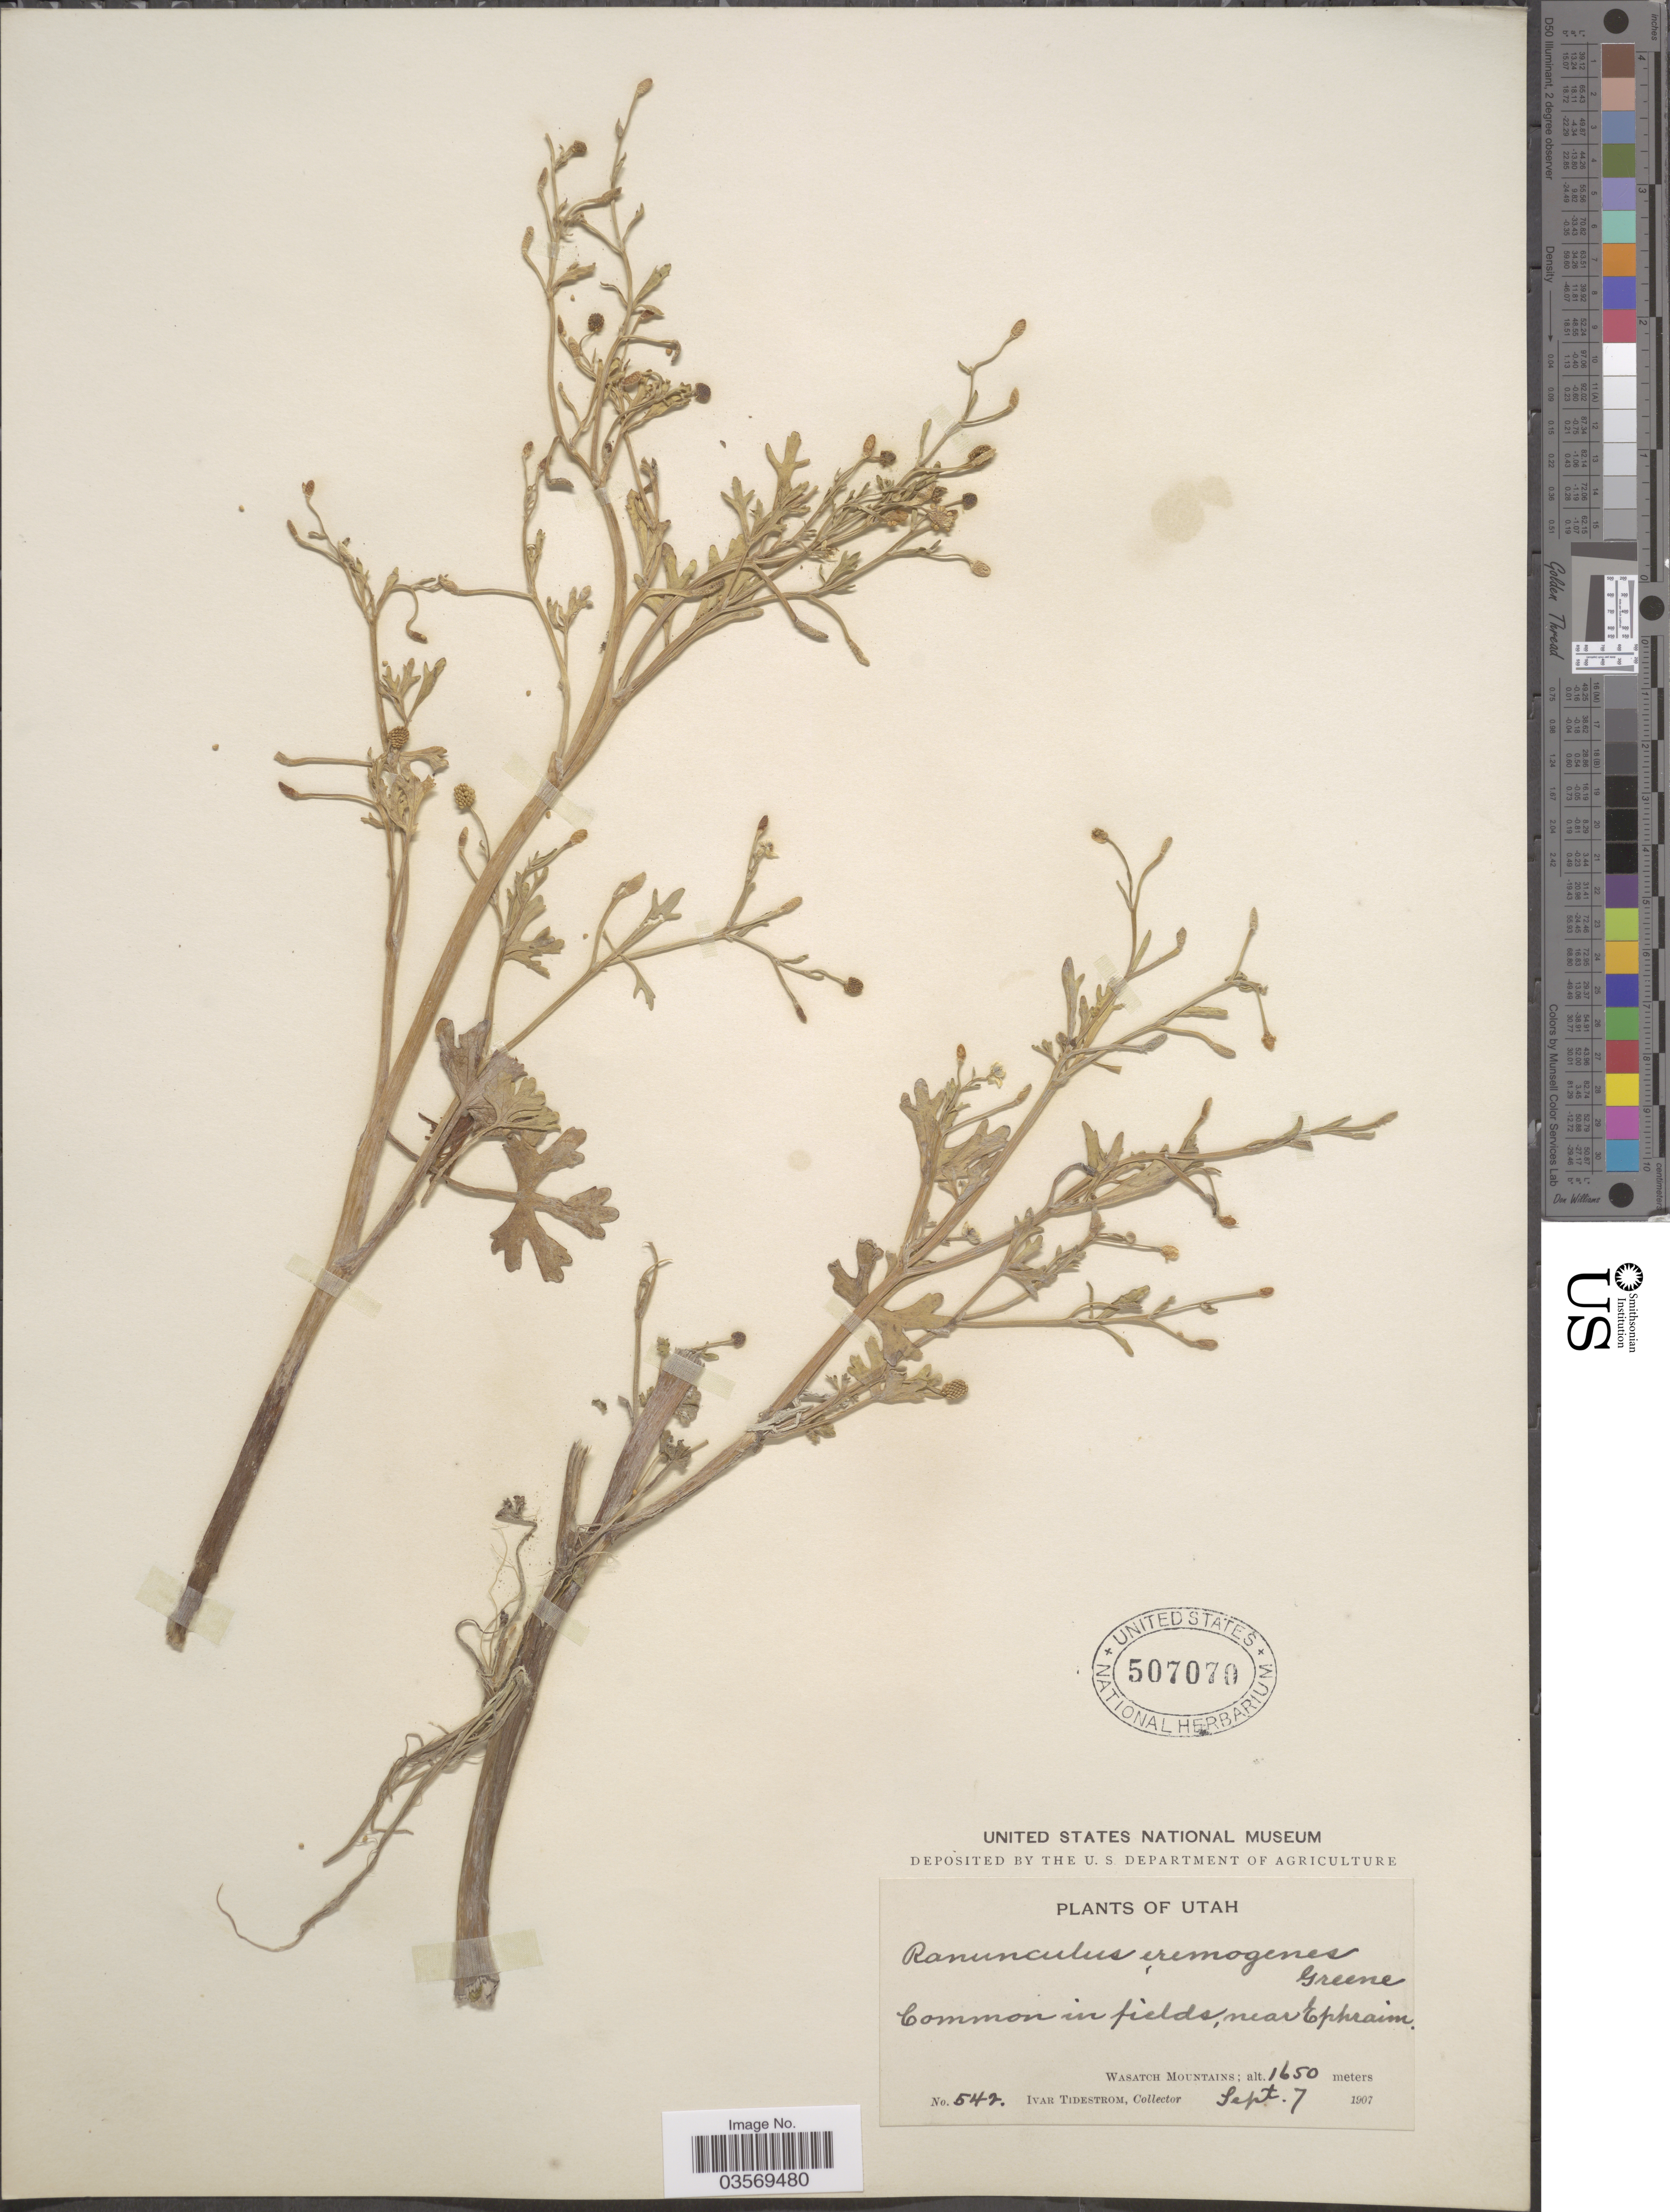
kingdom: Plantae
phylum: Tracheophyta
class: Magnoliopsida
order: Ranunculales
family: Ranunculaceae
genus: Ranunculus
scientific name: Ranunculus sceleratus var. multifidus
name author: Nutt.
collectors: I. F. Tidestrom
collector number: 542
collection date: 1907-09-07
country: United States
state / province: Utah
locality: Near Ephraim. Wasatch Mountains.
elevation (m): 1650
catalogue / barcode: US 507070